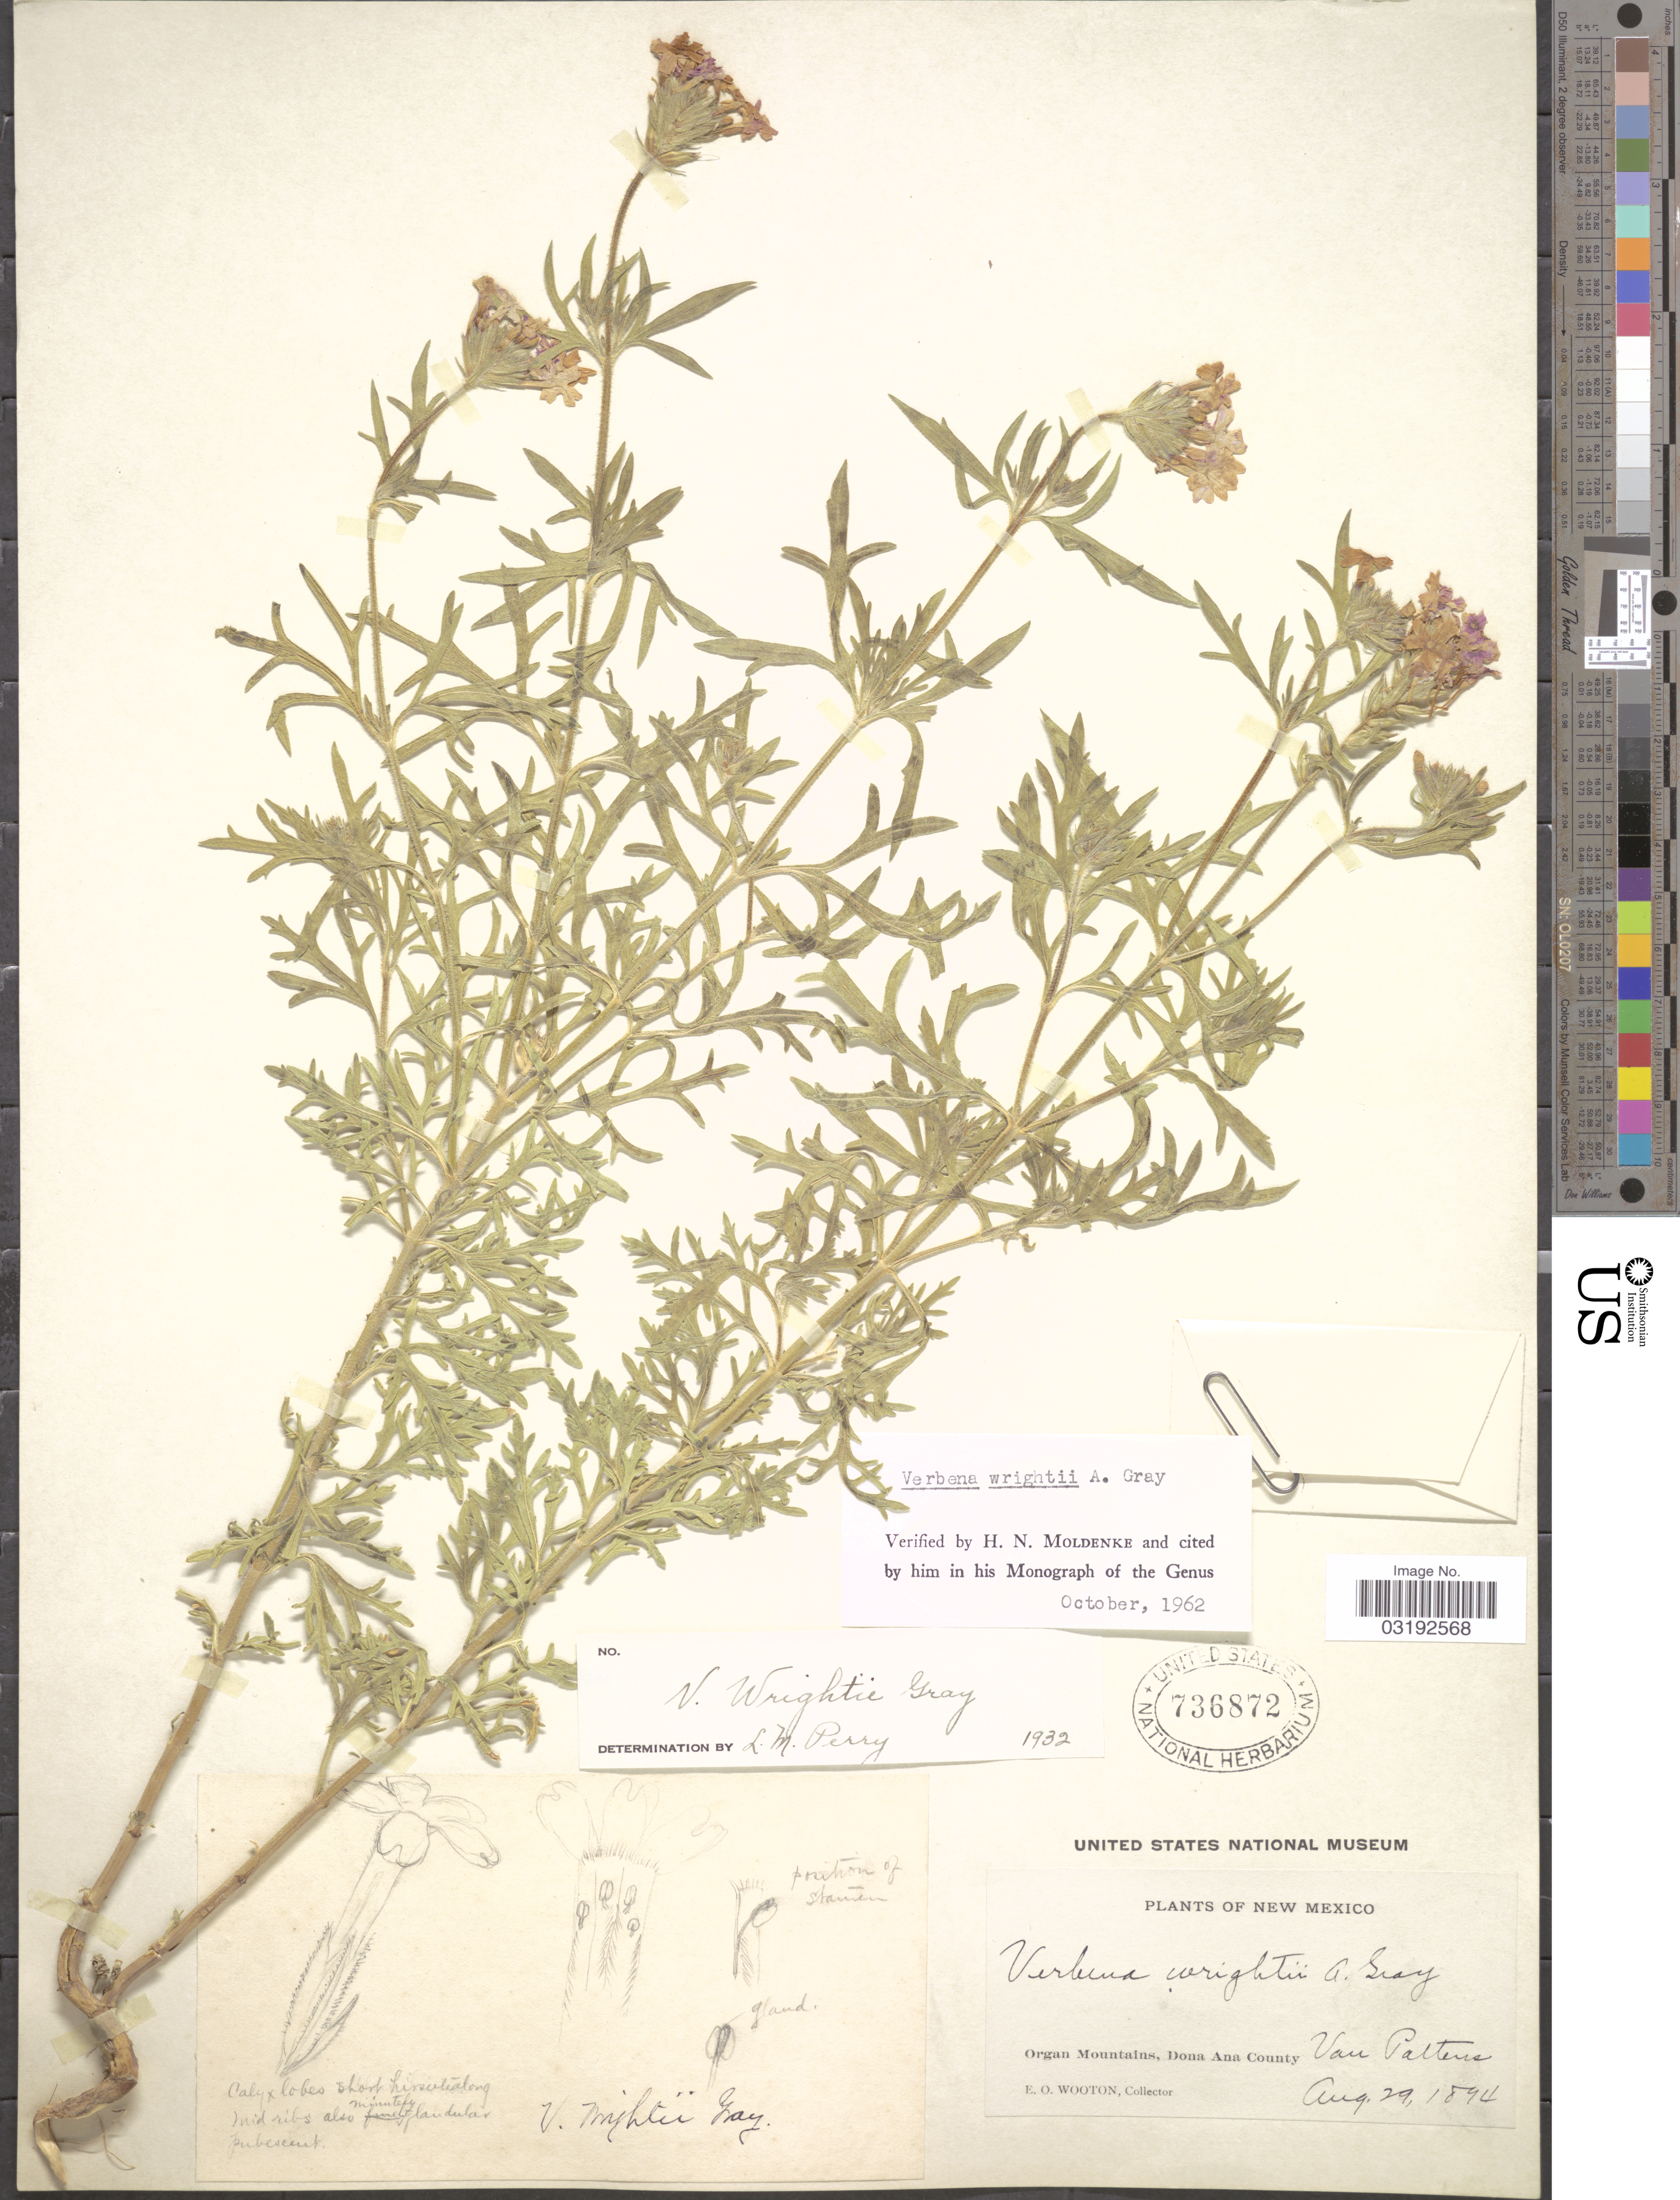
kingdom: Plantae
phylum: Tracheophyta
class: Magnoliopsida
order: Lamiales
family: Verbenaceae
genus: Verbena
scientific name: Verbena wrightii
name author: A. Gray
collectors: E. O. Wooton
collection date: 1894-08-29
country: United States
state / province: New Mexico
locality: Organ Mountains, Dona Ana County. Van Pattens.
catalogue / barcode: US 736872